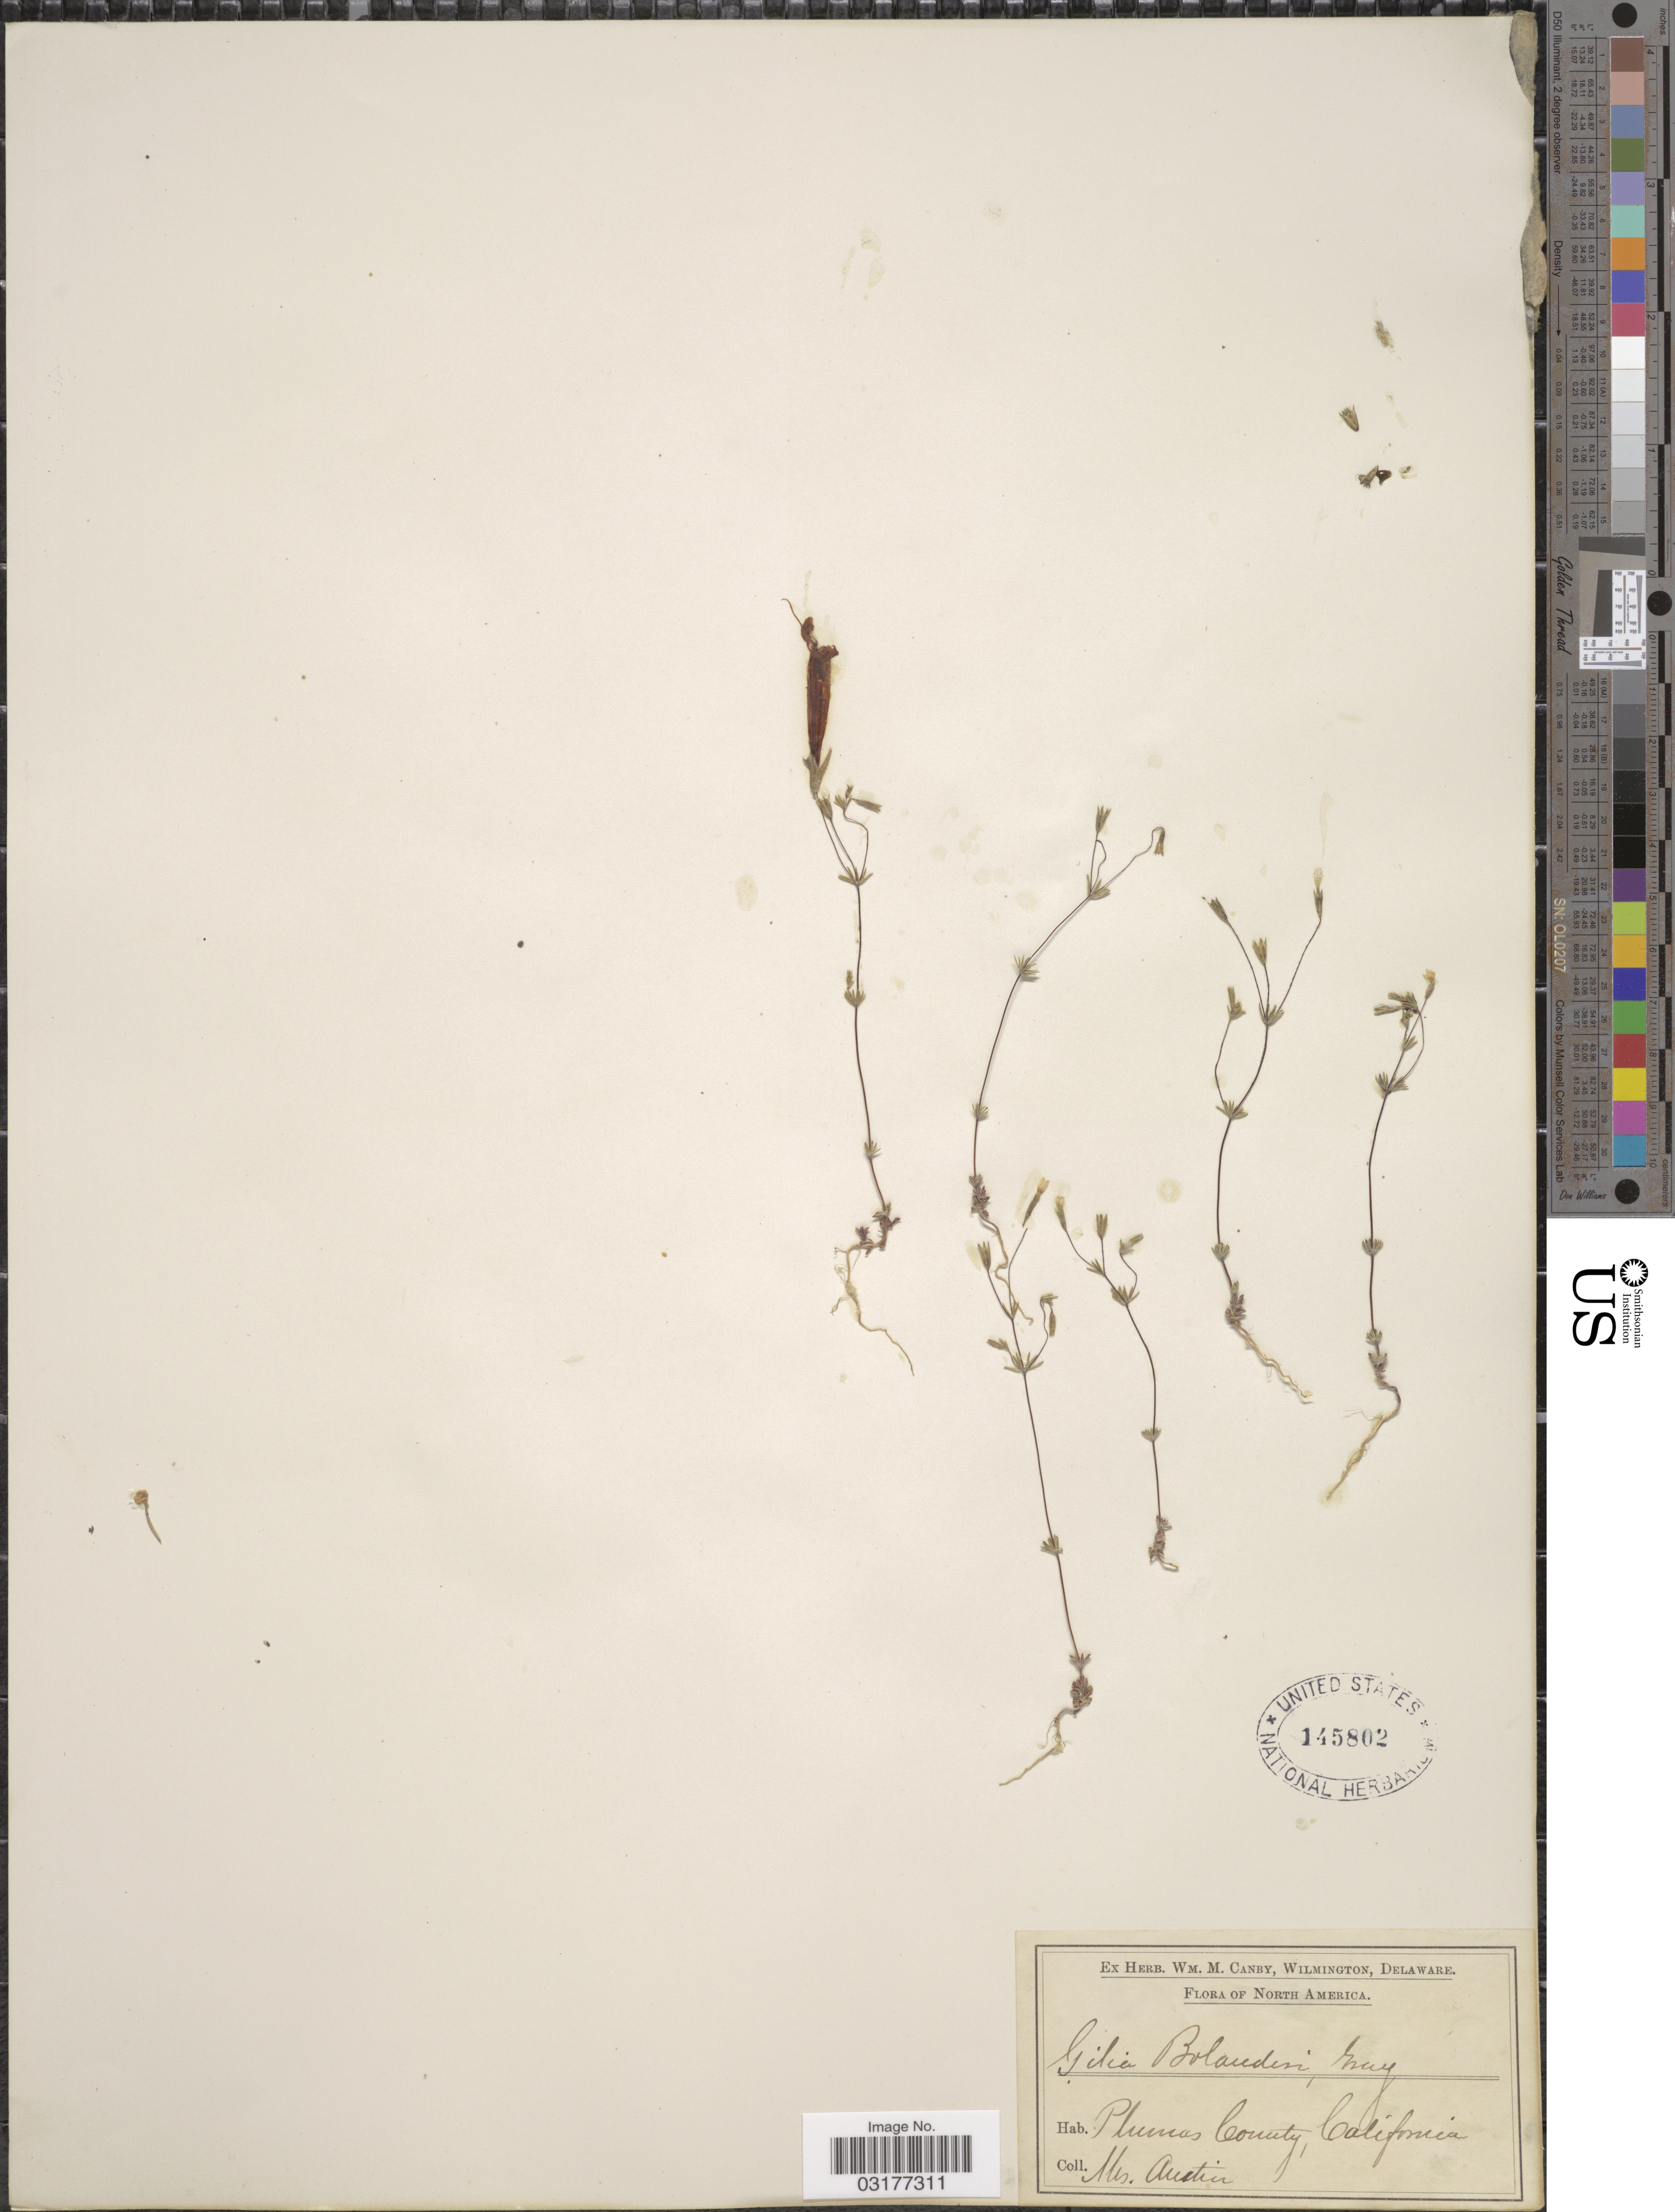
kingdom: Plantae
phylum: Tracheophyta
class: Magnoliopsida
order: Ericales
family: Polemoniaceae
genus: Leptosiphon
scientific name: Leptosiphon bolanderi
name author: (A. Gray) J.M. Porter & L.A. Johnson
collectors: Austin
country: United States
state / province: California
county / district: Plumas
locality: Plumas County.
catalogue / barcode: US 145802